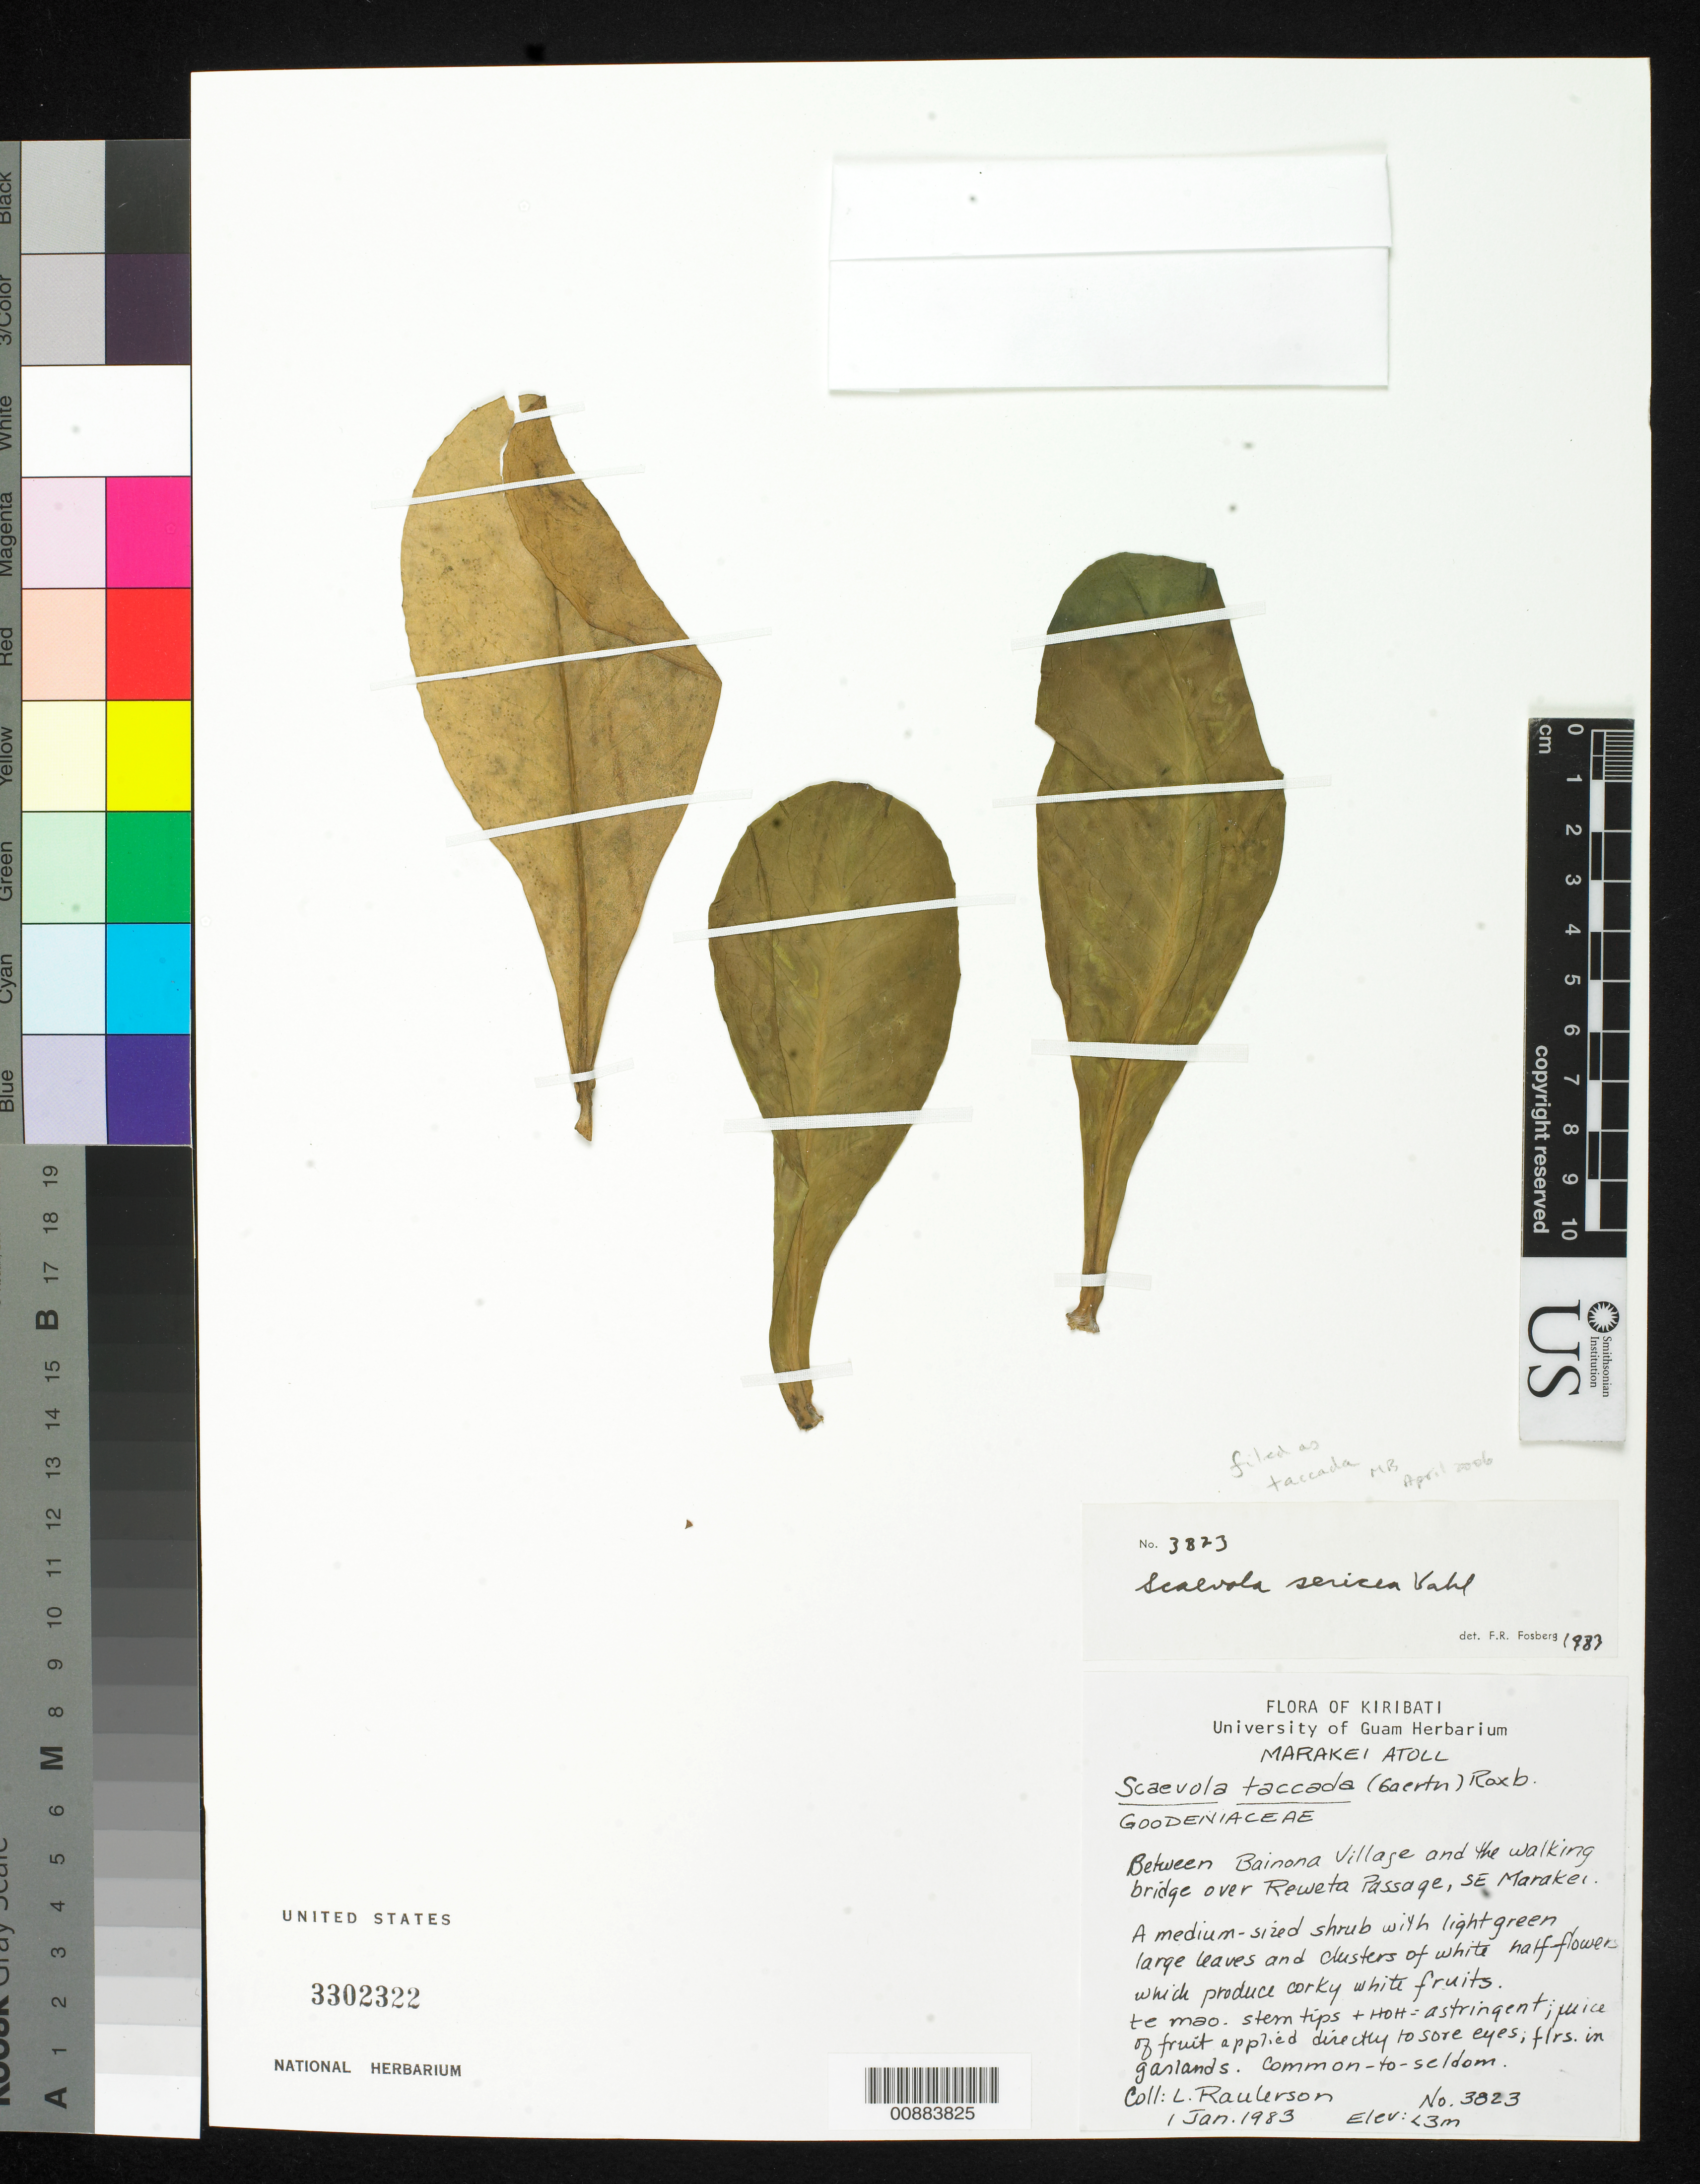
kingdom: Plantae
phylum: Tracheophyta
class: Magnoliopsida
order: Asterales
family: Goodeniaceae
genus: Scaevola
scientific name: Scaevola taccada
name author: (Gaertn.) Roxb.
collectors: L. Raulerson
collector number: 3823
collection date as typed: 01 Jan 1983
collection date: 1983-01-01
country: Kiribati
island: Marakei Atoll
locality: Between Bainona Village and the walking bridge over Reweta Passage, SE Marakei.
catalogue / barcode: US 3302322